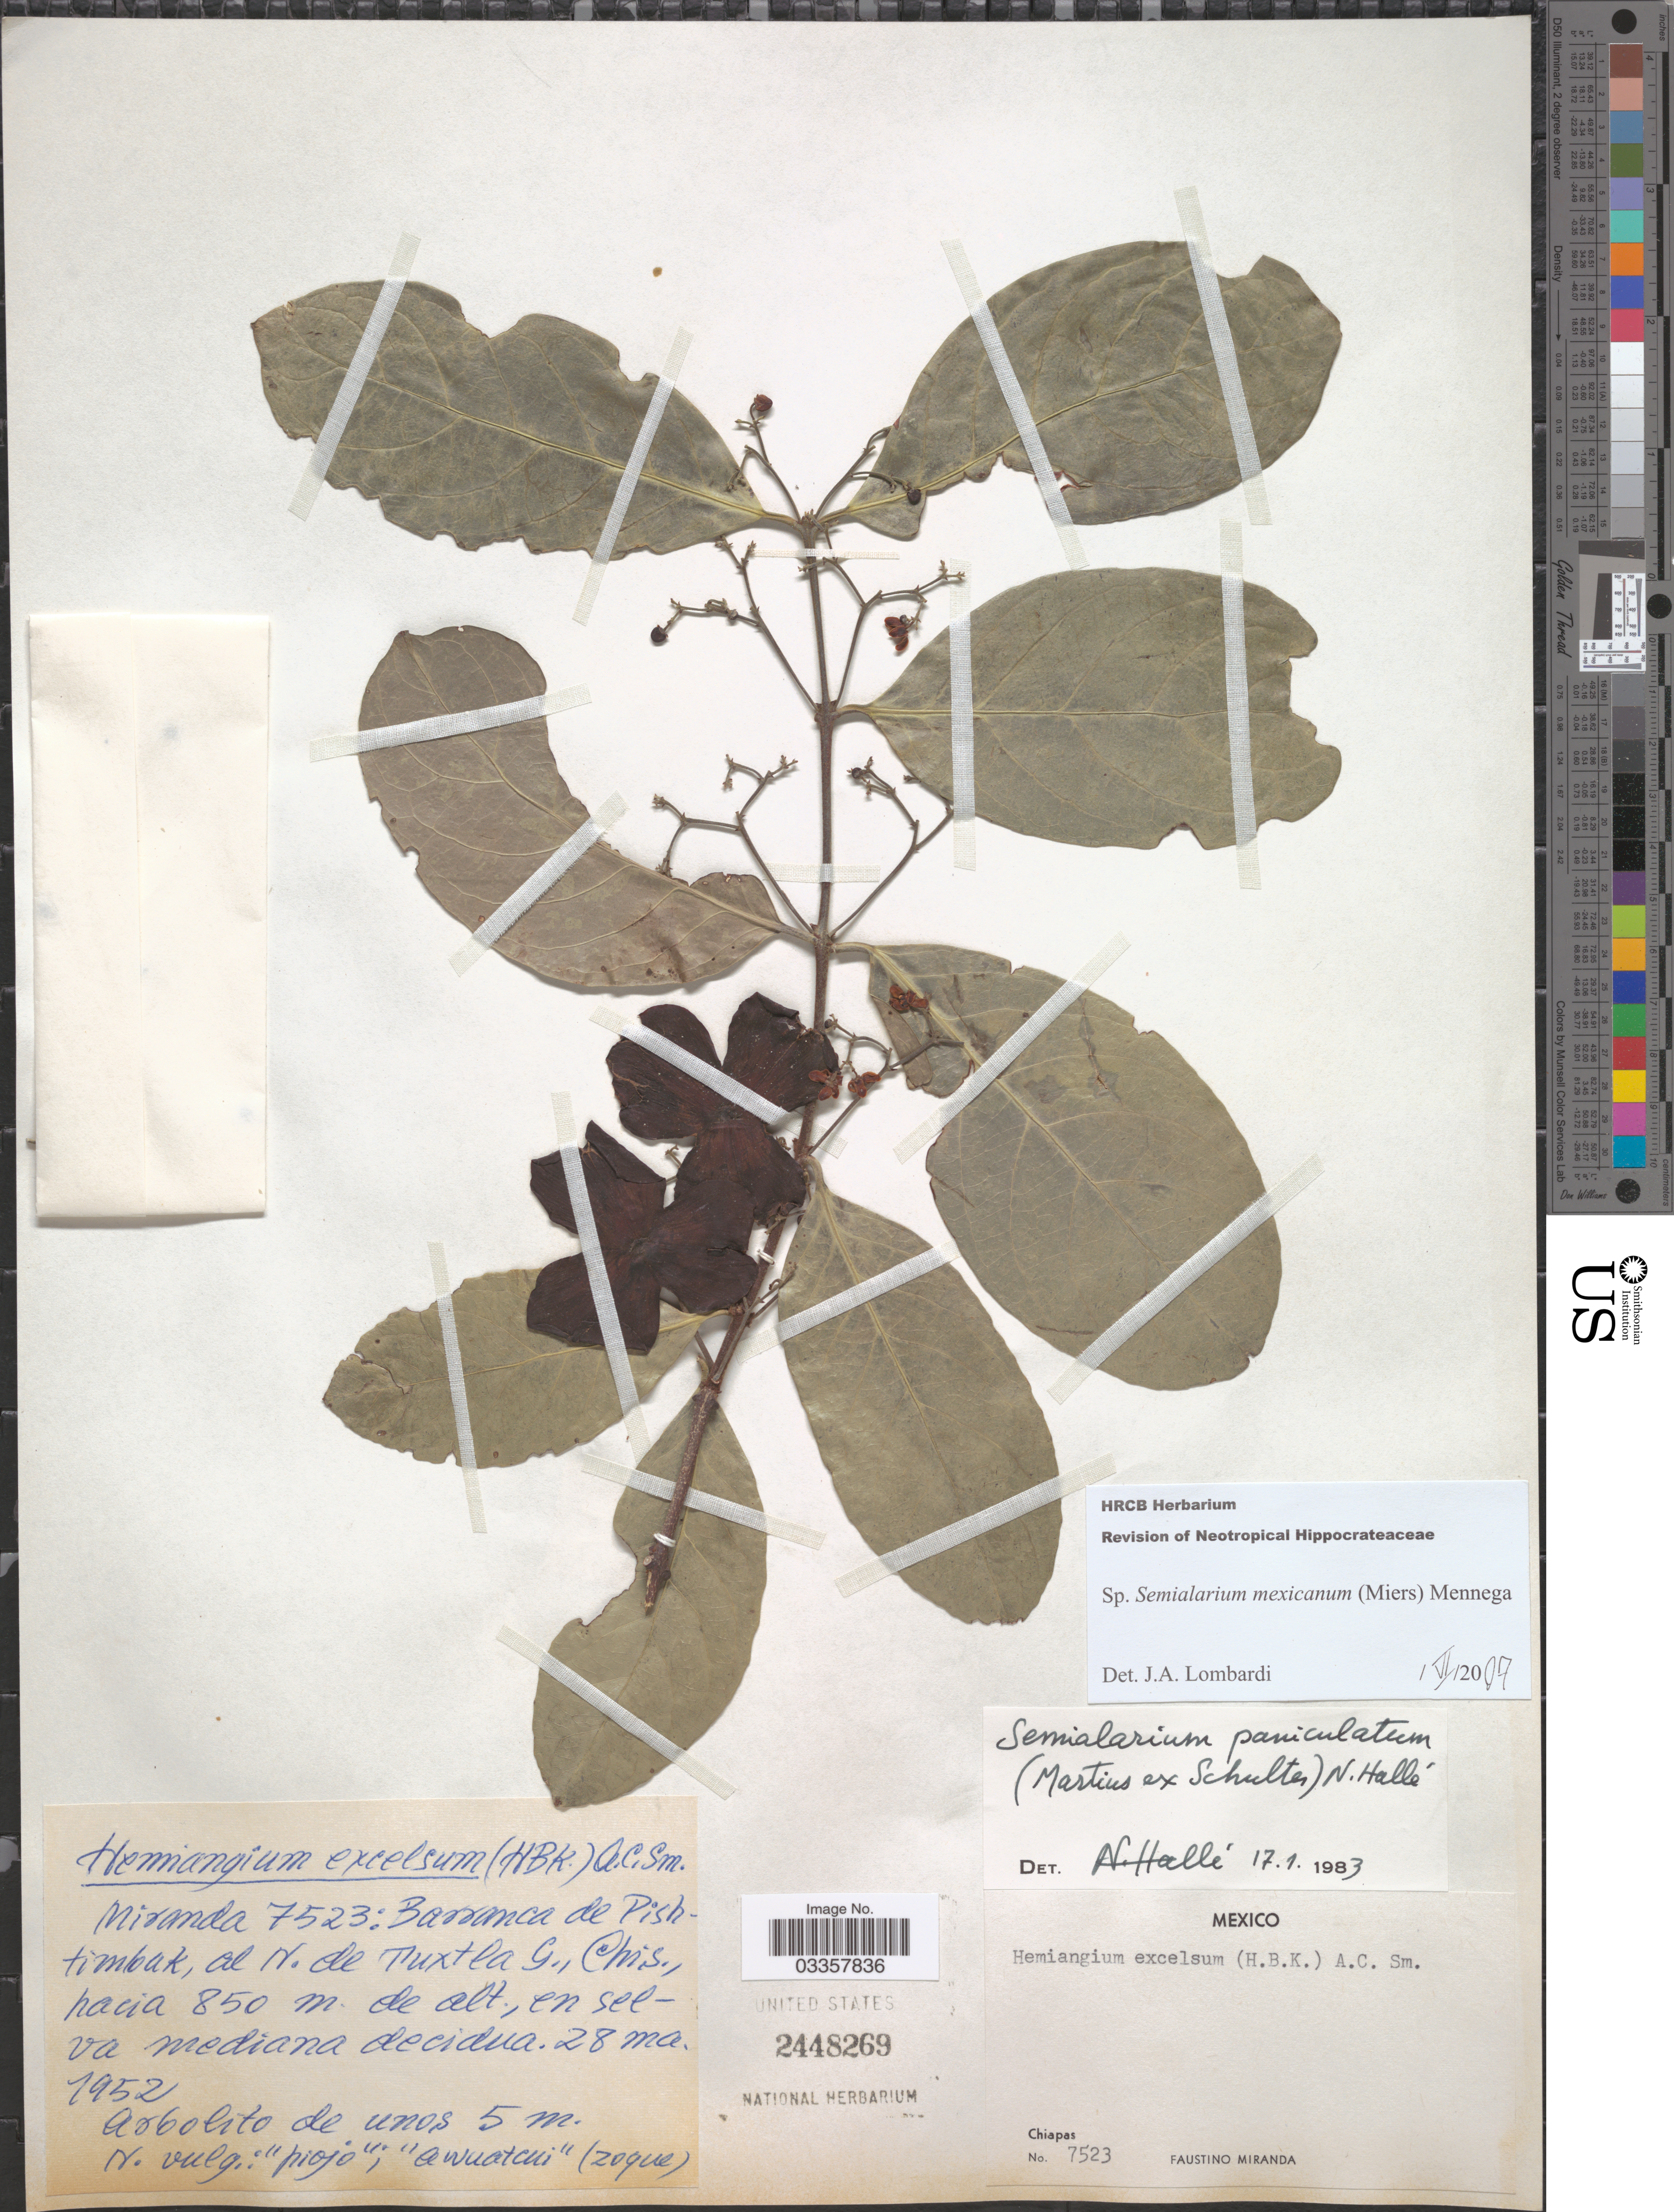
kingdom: Plantae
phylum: Tracheophyta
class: Magnoliopsida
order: Celastrales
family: Celastraceae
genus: Semialarium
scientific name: Semialarium mexicanum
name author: (Miers) Mennega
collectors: F. Miranda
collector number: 7523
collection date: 1952-05-28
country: Mexico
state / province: Chiapas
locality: Barranca de Pishtimbak, al N. de Tuxtla G., Chis.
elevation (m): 850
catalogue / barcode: US 2448269